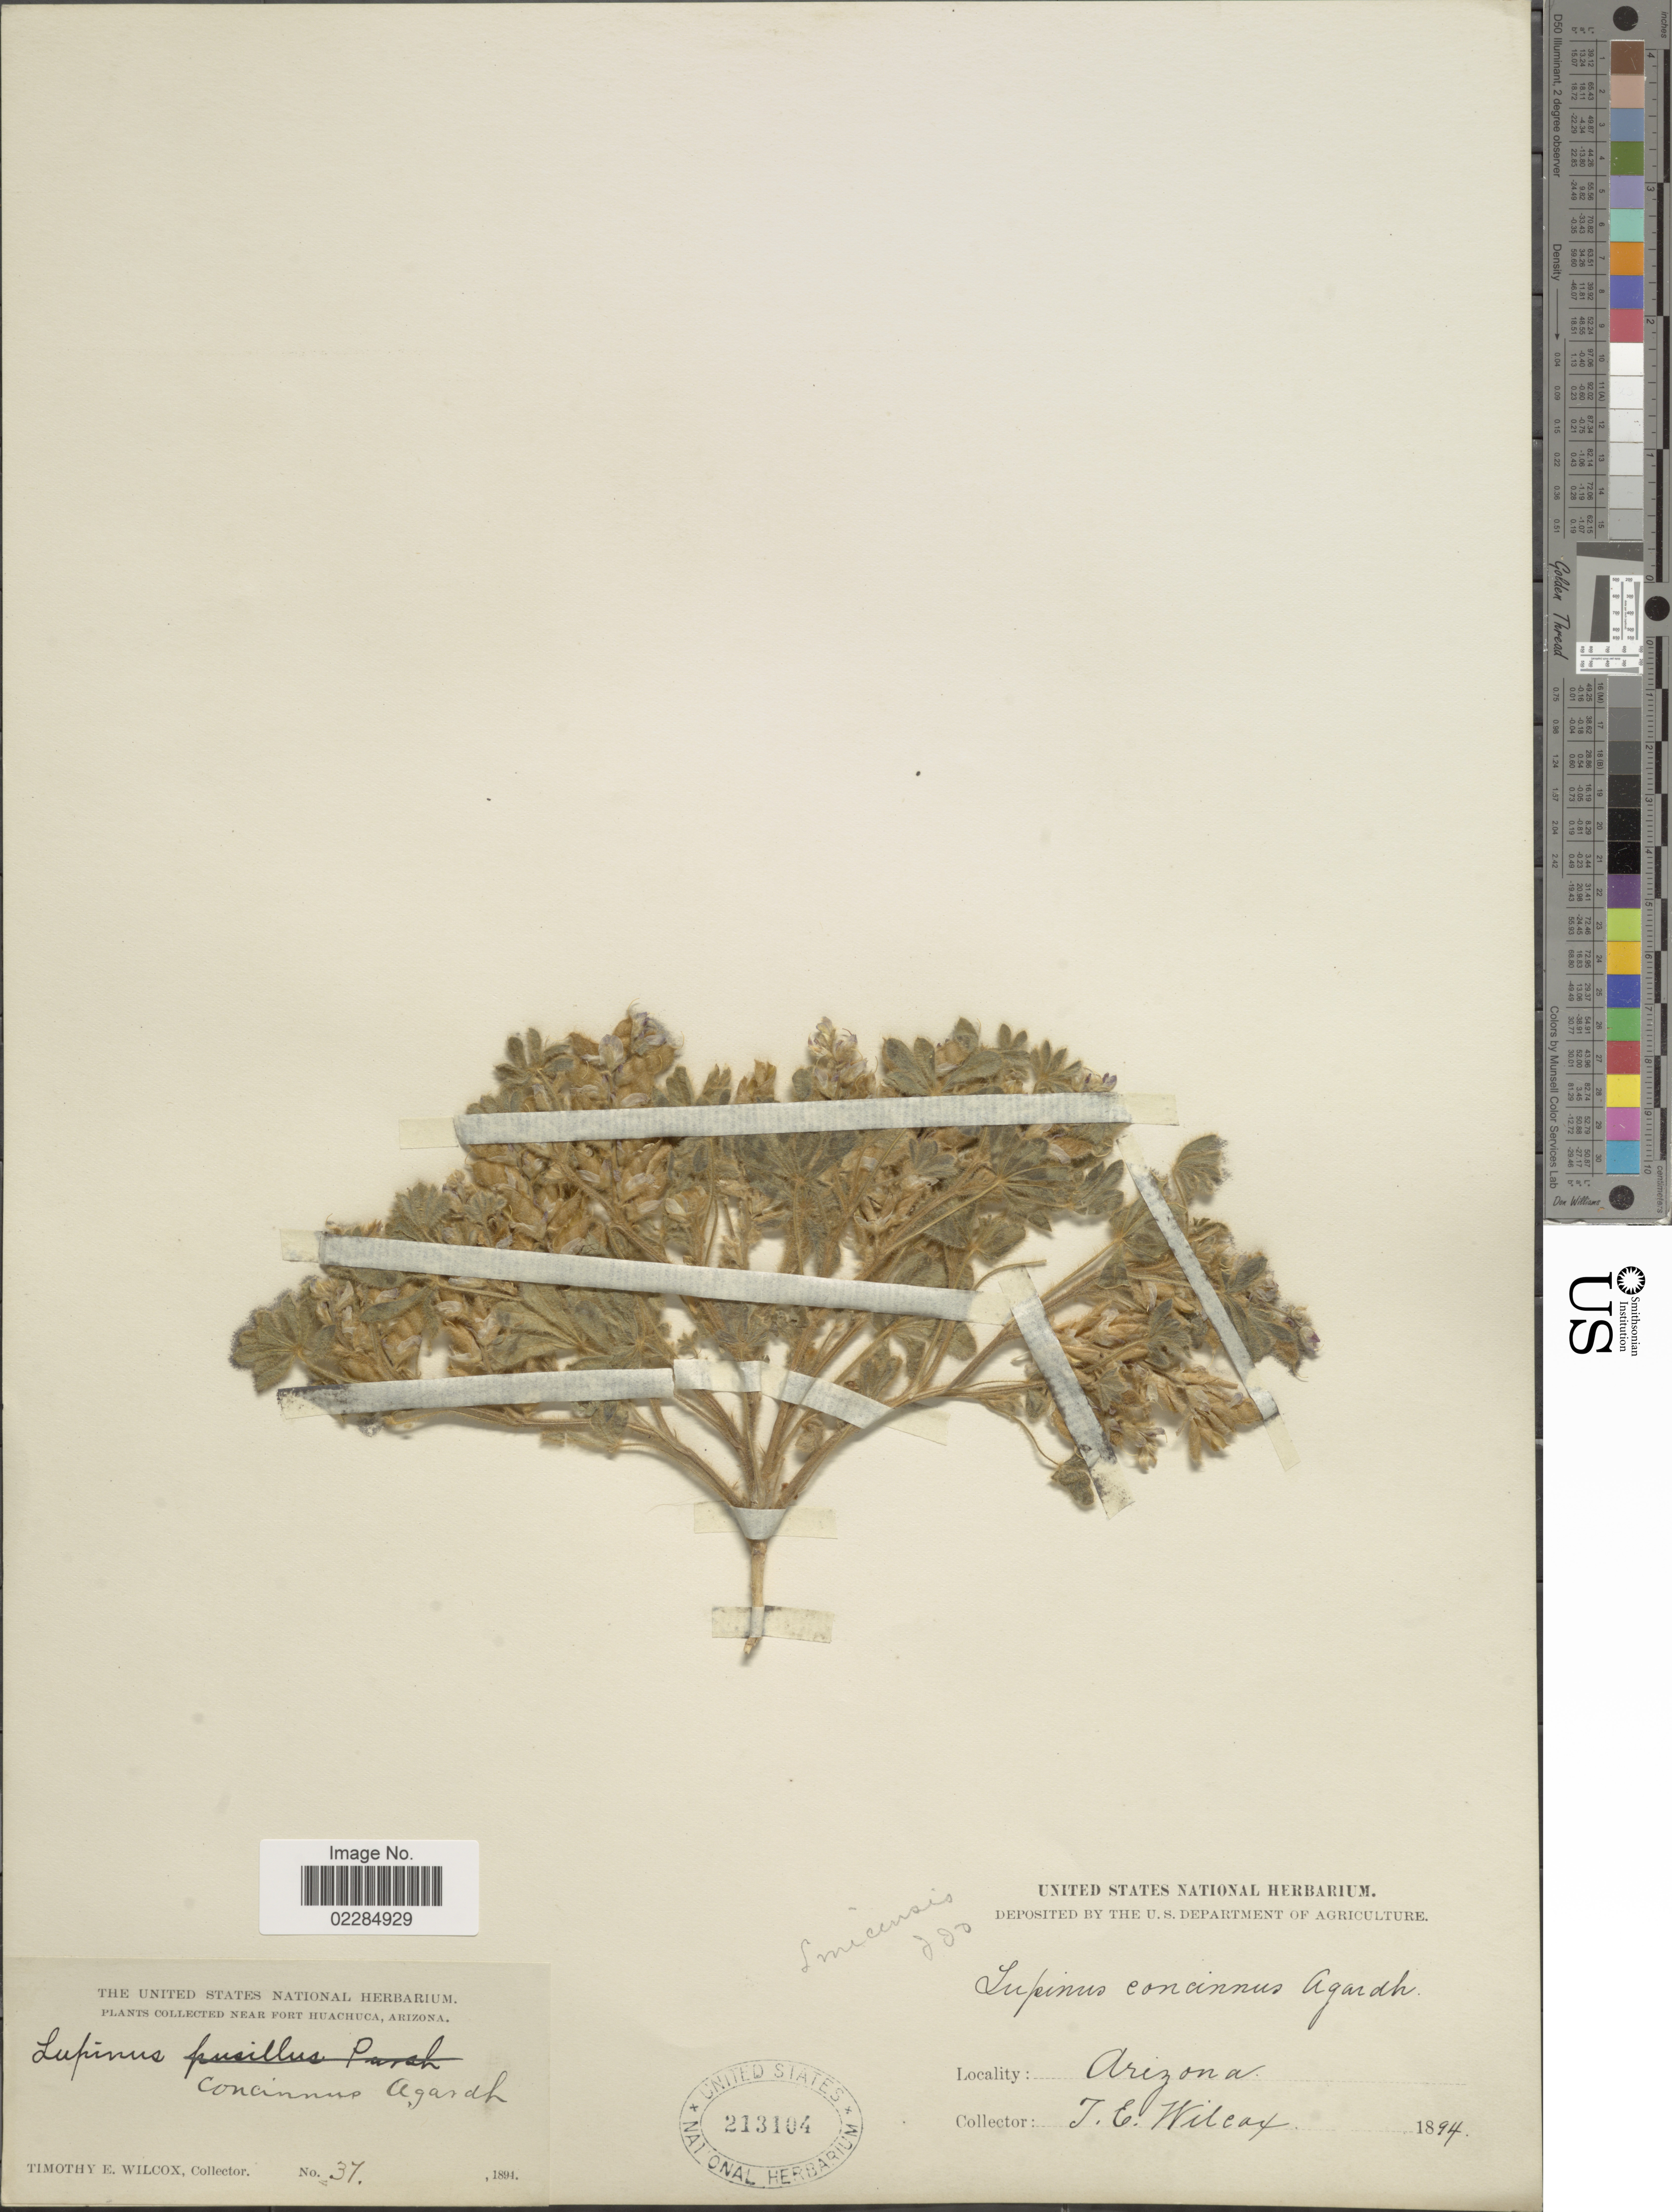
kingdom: Plantae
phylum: Tracheophyta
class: Magnoliopsida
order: Fabales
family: Fabaceae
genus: Lupinus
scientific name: Lupinus concinnus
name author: J. Agardh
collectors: T. E. Wilcox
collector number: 37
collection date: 1894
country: United States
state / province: Arizona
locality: Near Fort Huachuca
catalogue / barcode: US 213104